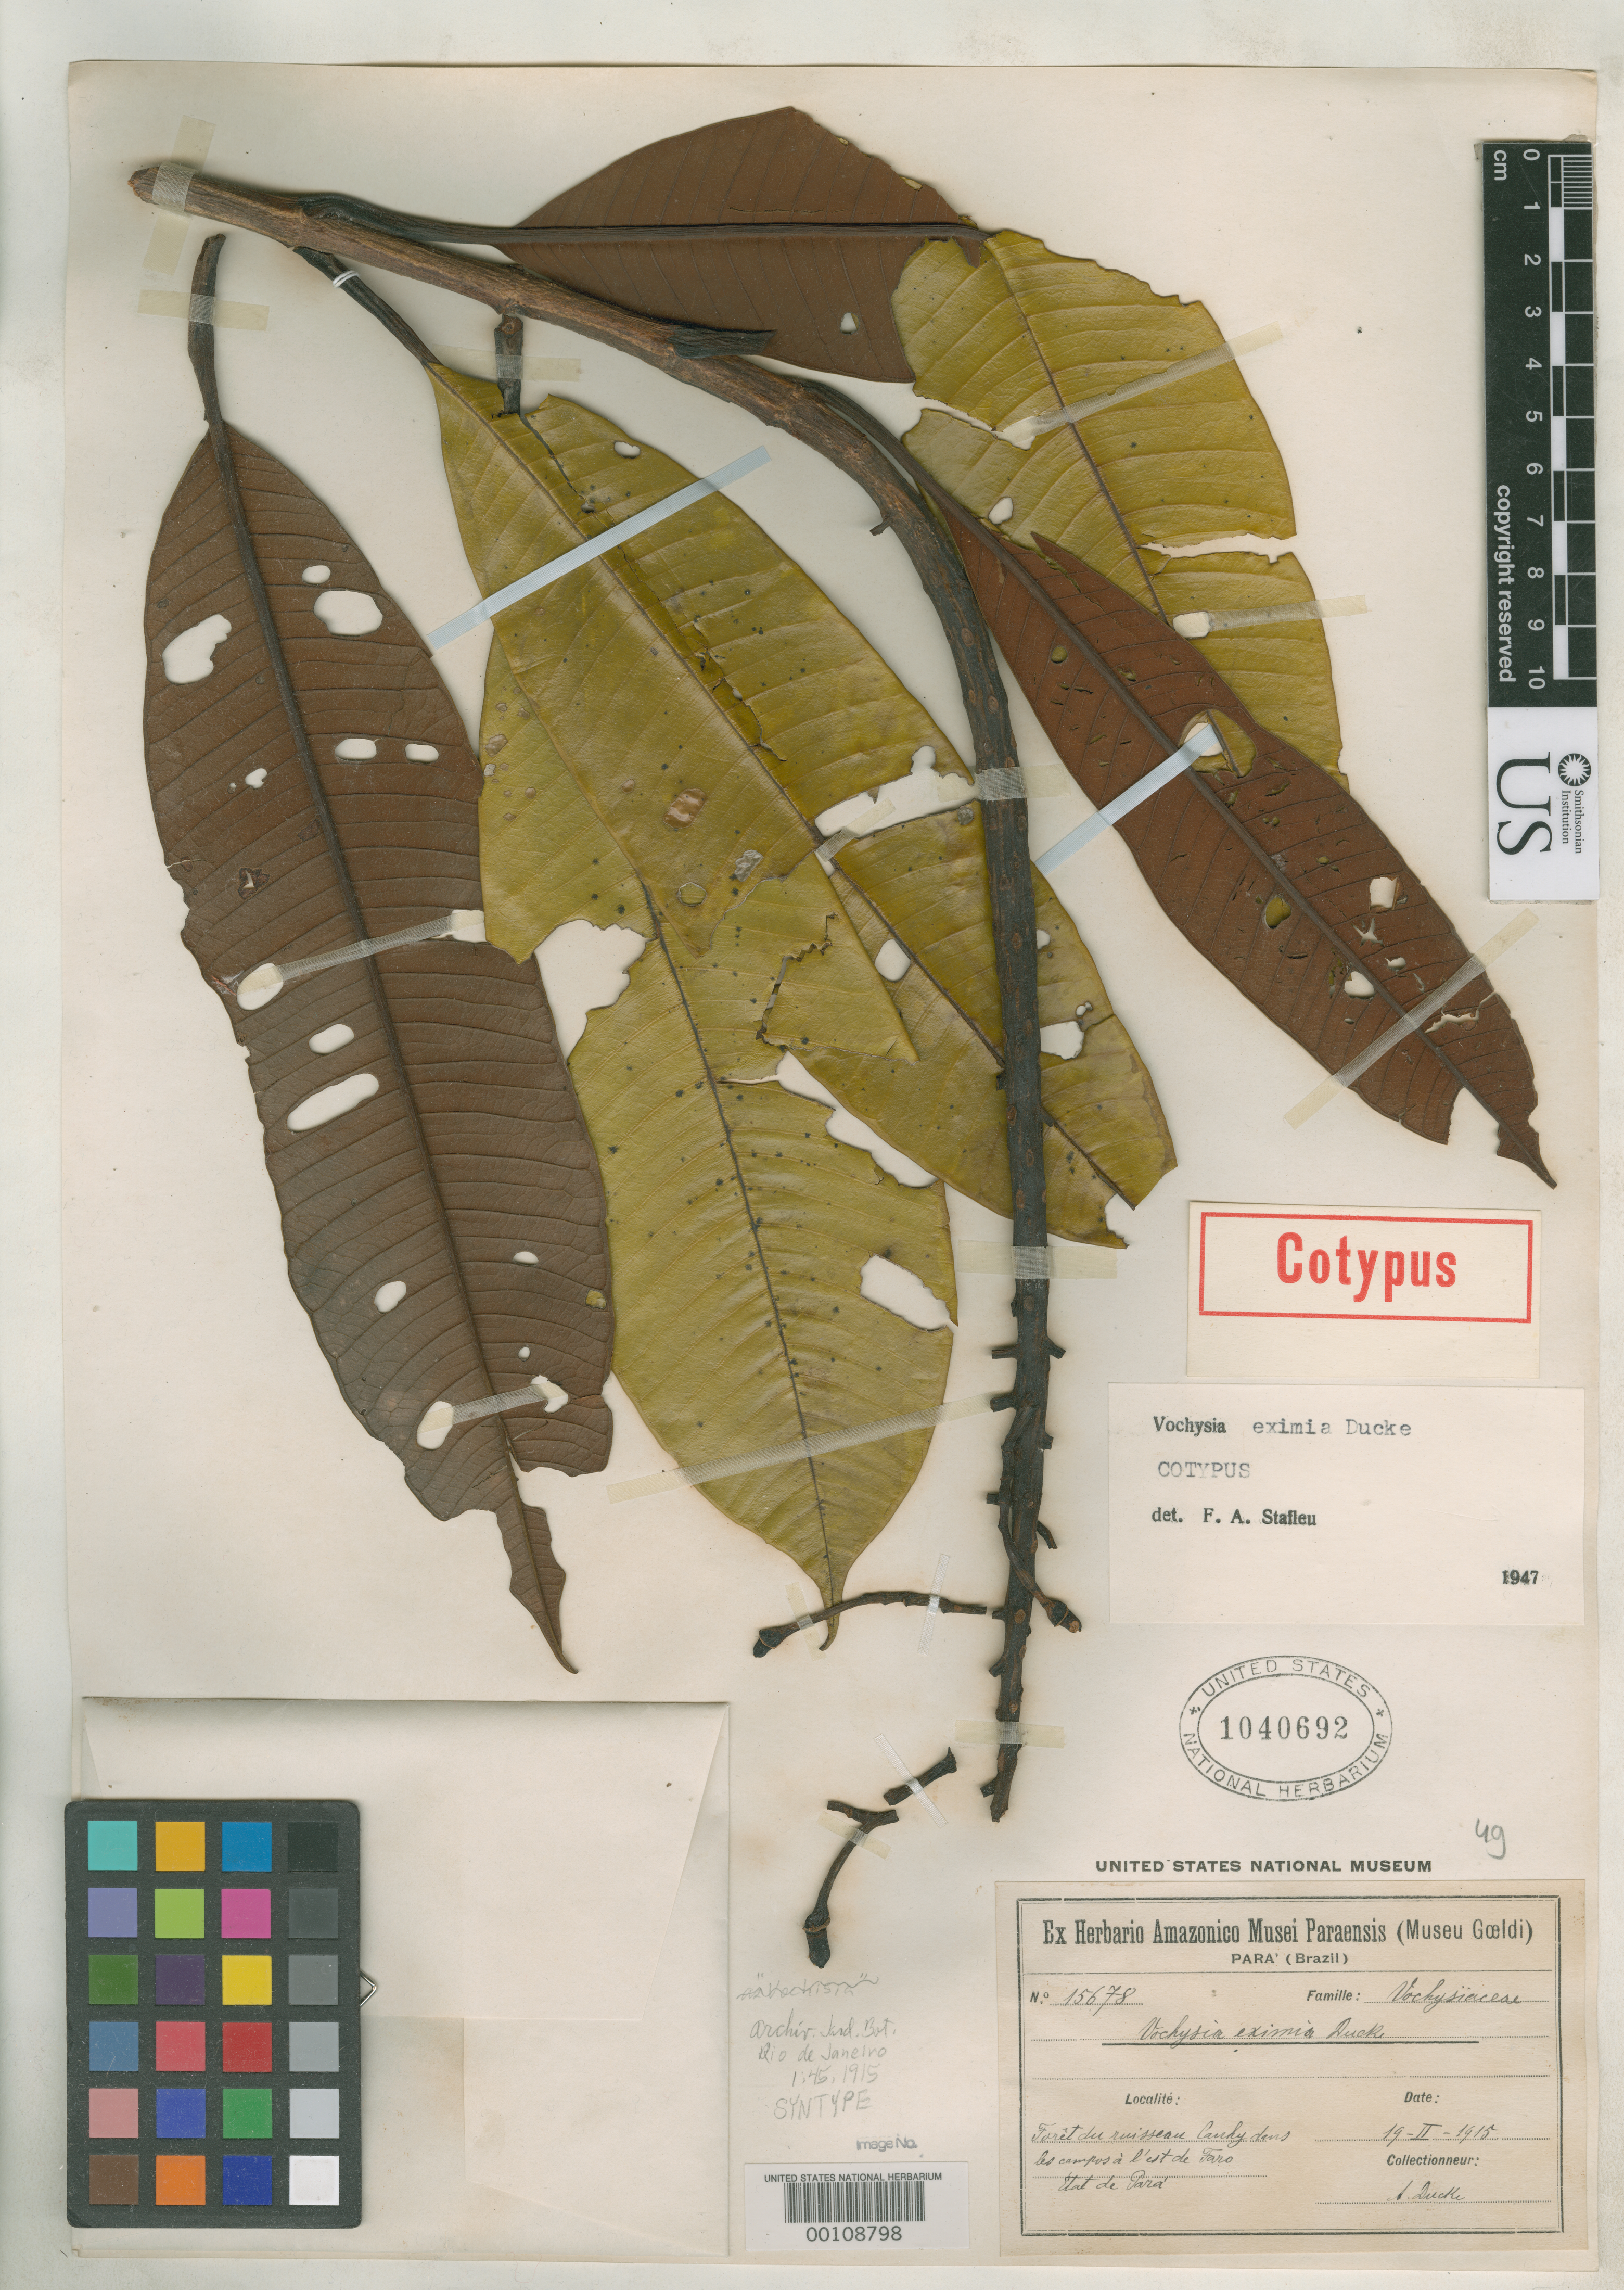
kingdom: Plantae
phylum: Tracheophyta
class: Magnoliopsida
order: Myrtales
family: Vochysiaceae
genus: Vochysia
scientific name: Vochysia eximia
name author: Ducke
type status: Syntype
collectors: A. Ducke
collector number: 15678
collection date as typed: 19 Feb 1915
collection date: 1915-02-19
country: Brazil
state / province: Pará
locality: East of Faro.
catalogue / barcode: US 1040692